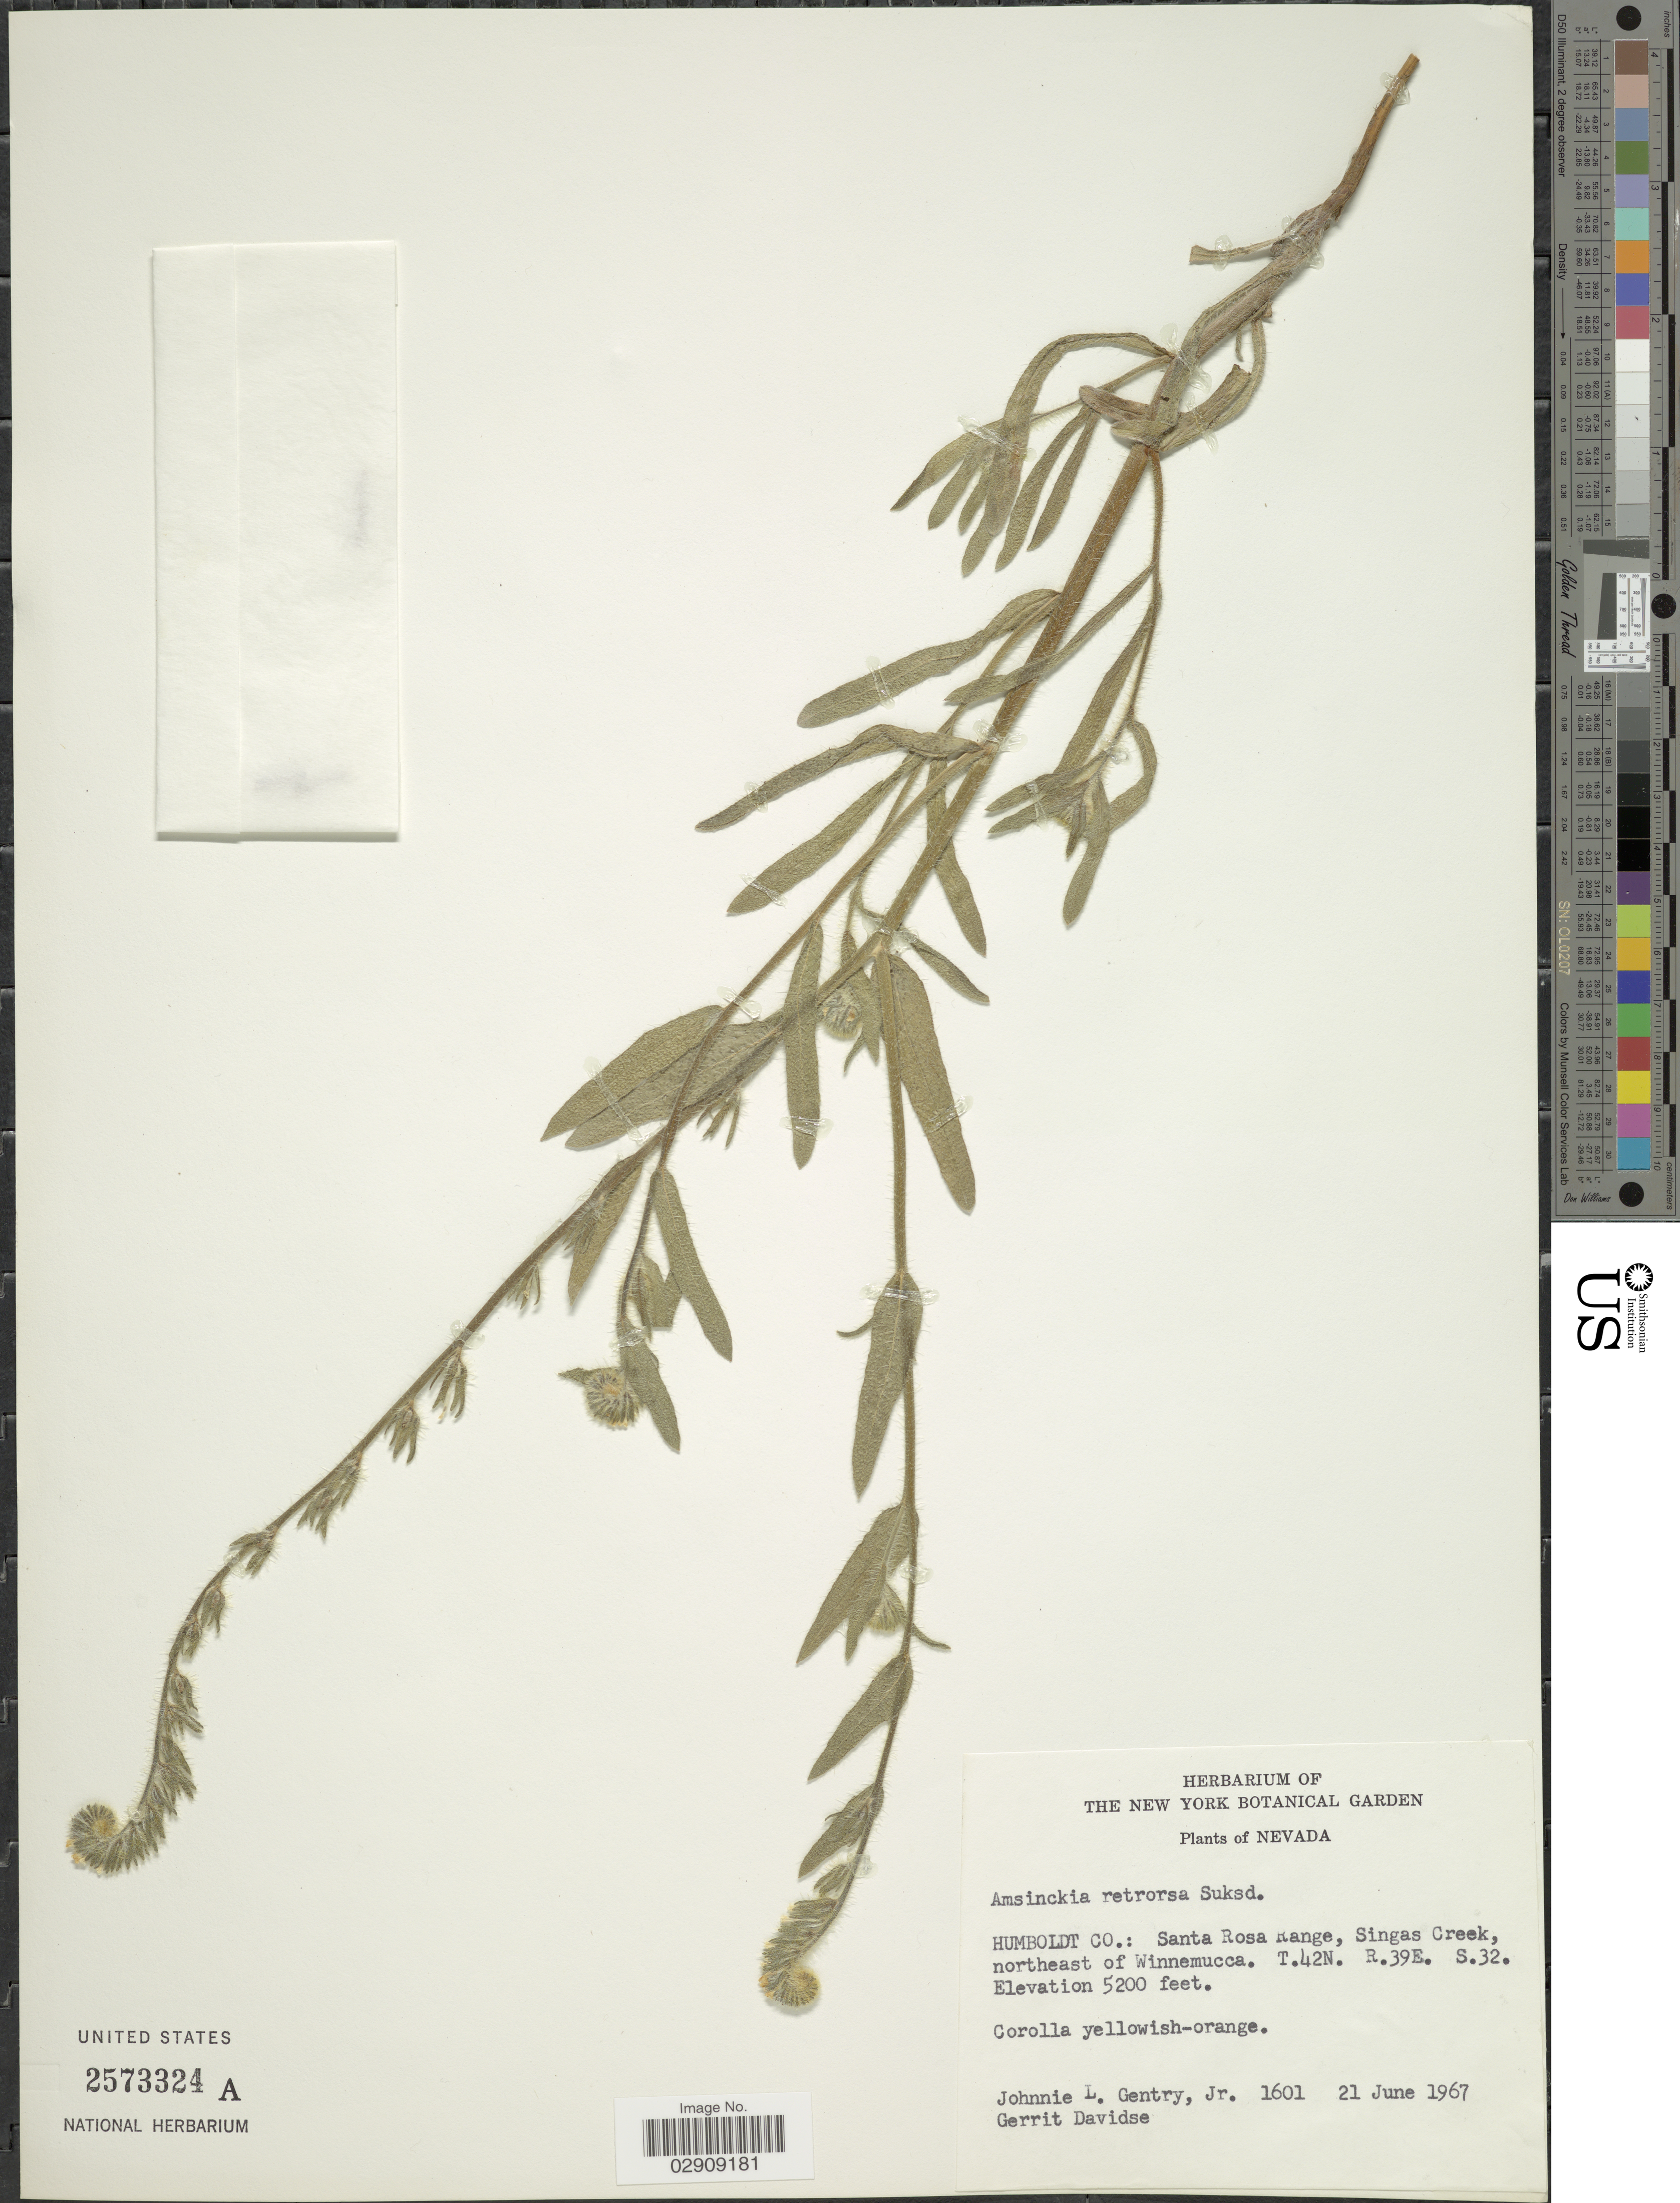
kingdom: Plantae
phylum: Tracheophyta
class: Magnoliopsida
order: Boraginales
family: Boraginaceae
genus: Amsinckia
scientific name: Amsinckia menziesii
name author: A. Nelson & J.F. Macbr.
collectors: J. L. Gentry & G. Davidse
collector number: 1601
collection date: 1967-06-21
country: United States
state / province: Nevada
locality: Humboldt Co.: Santa Rosa Range, Singas Creek, northeast of Winnemucca. T.42N. R.39E S.32.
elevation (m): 1585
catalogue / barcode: US 2573324A